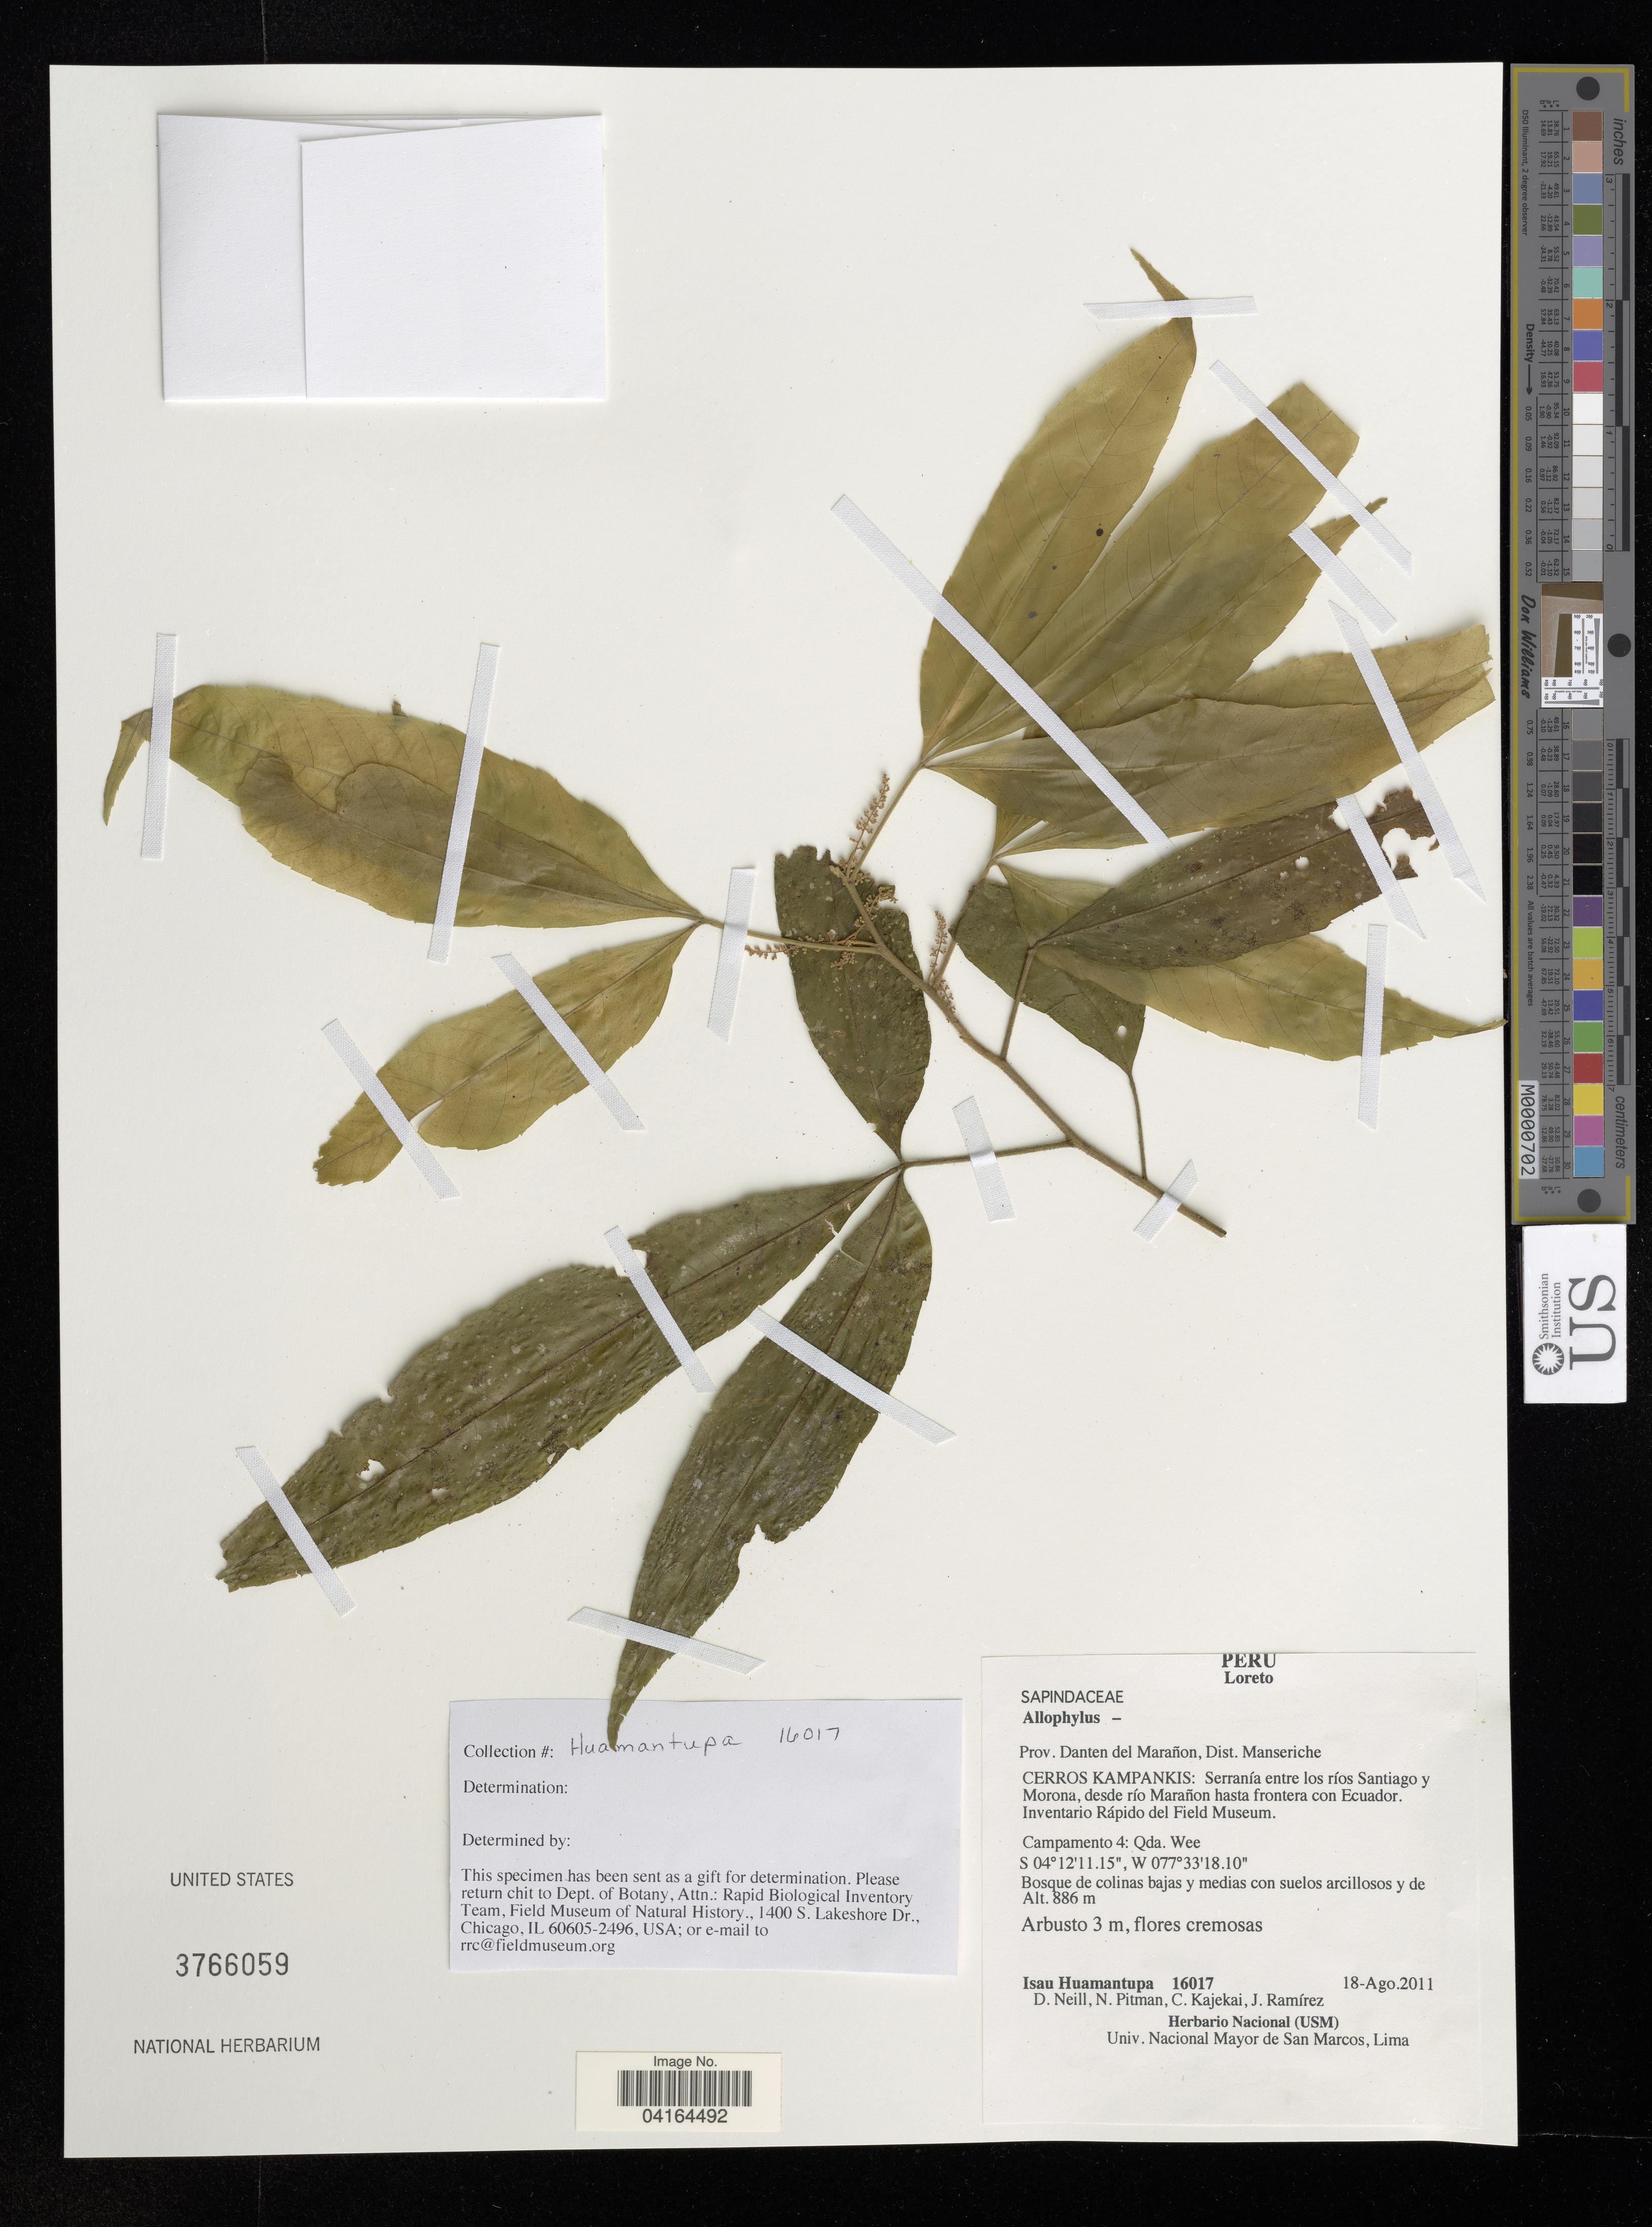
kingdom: Plantae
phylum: Tracheophyta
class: Magnoliopsida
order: Sapindales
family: Sapindaceae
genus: Allophylus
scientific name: Allophylus sp.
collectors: I. Huamantupa, D. Neill, N. Pitman, C. Kajekai & J. Ramírez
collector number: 16017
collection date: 2011-08-18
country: Peru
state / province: Loreto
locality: Prov. Danten del Marañon, Dist. Manseriche. Cerros Kampankis: Serranía entre los ríos Santiago y Morona, desde río Marañon hasta frontera con Ecuador. Inventario Rápido del Field Museum. Campamento 4: Qda. Wee.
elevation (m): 886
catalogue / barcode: US 3766059